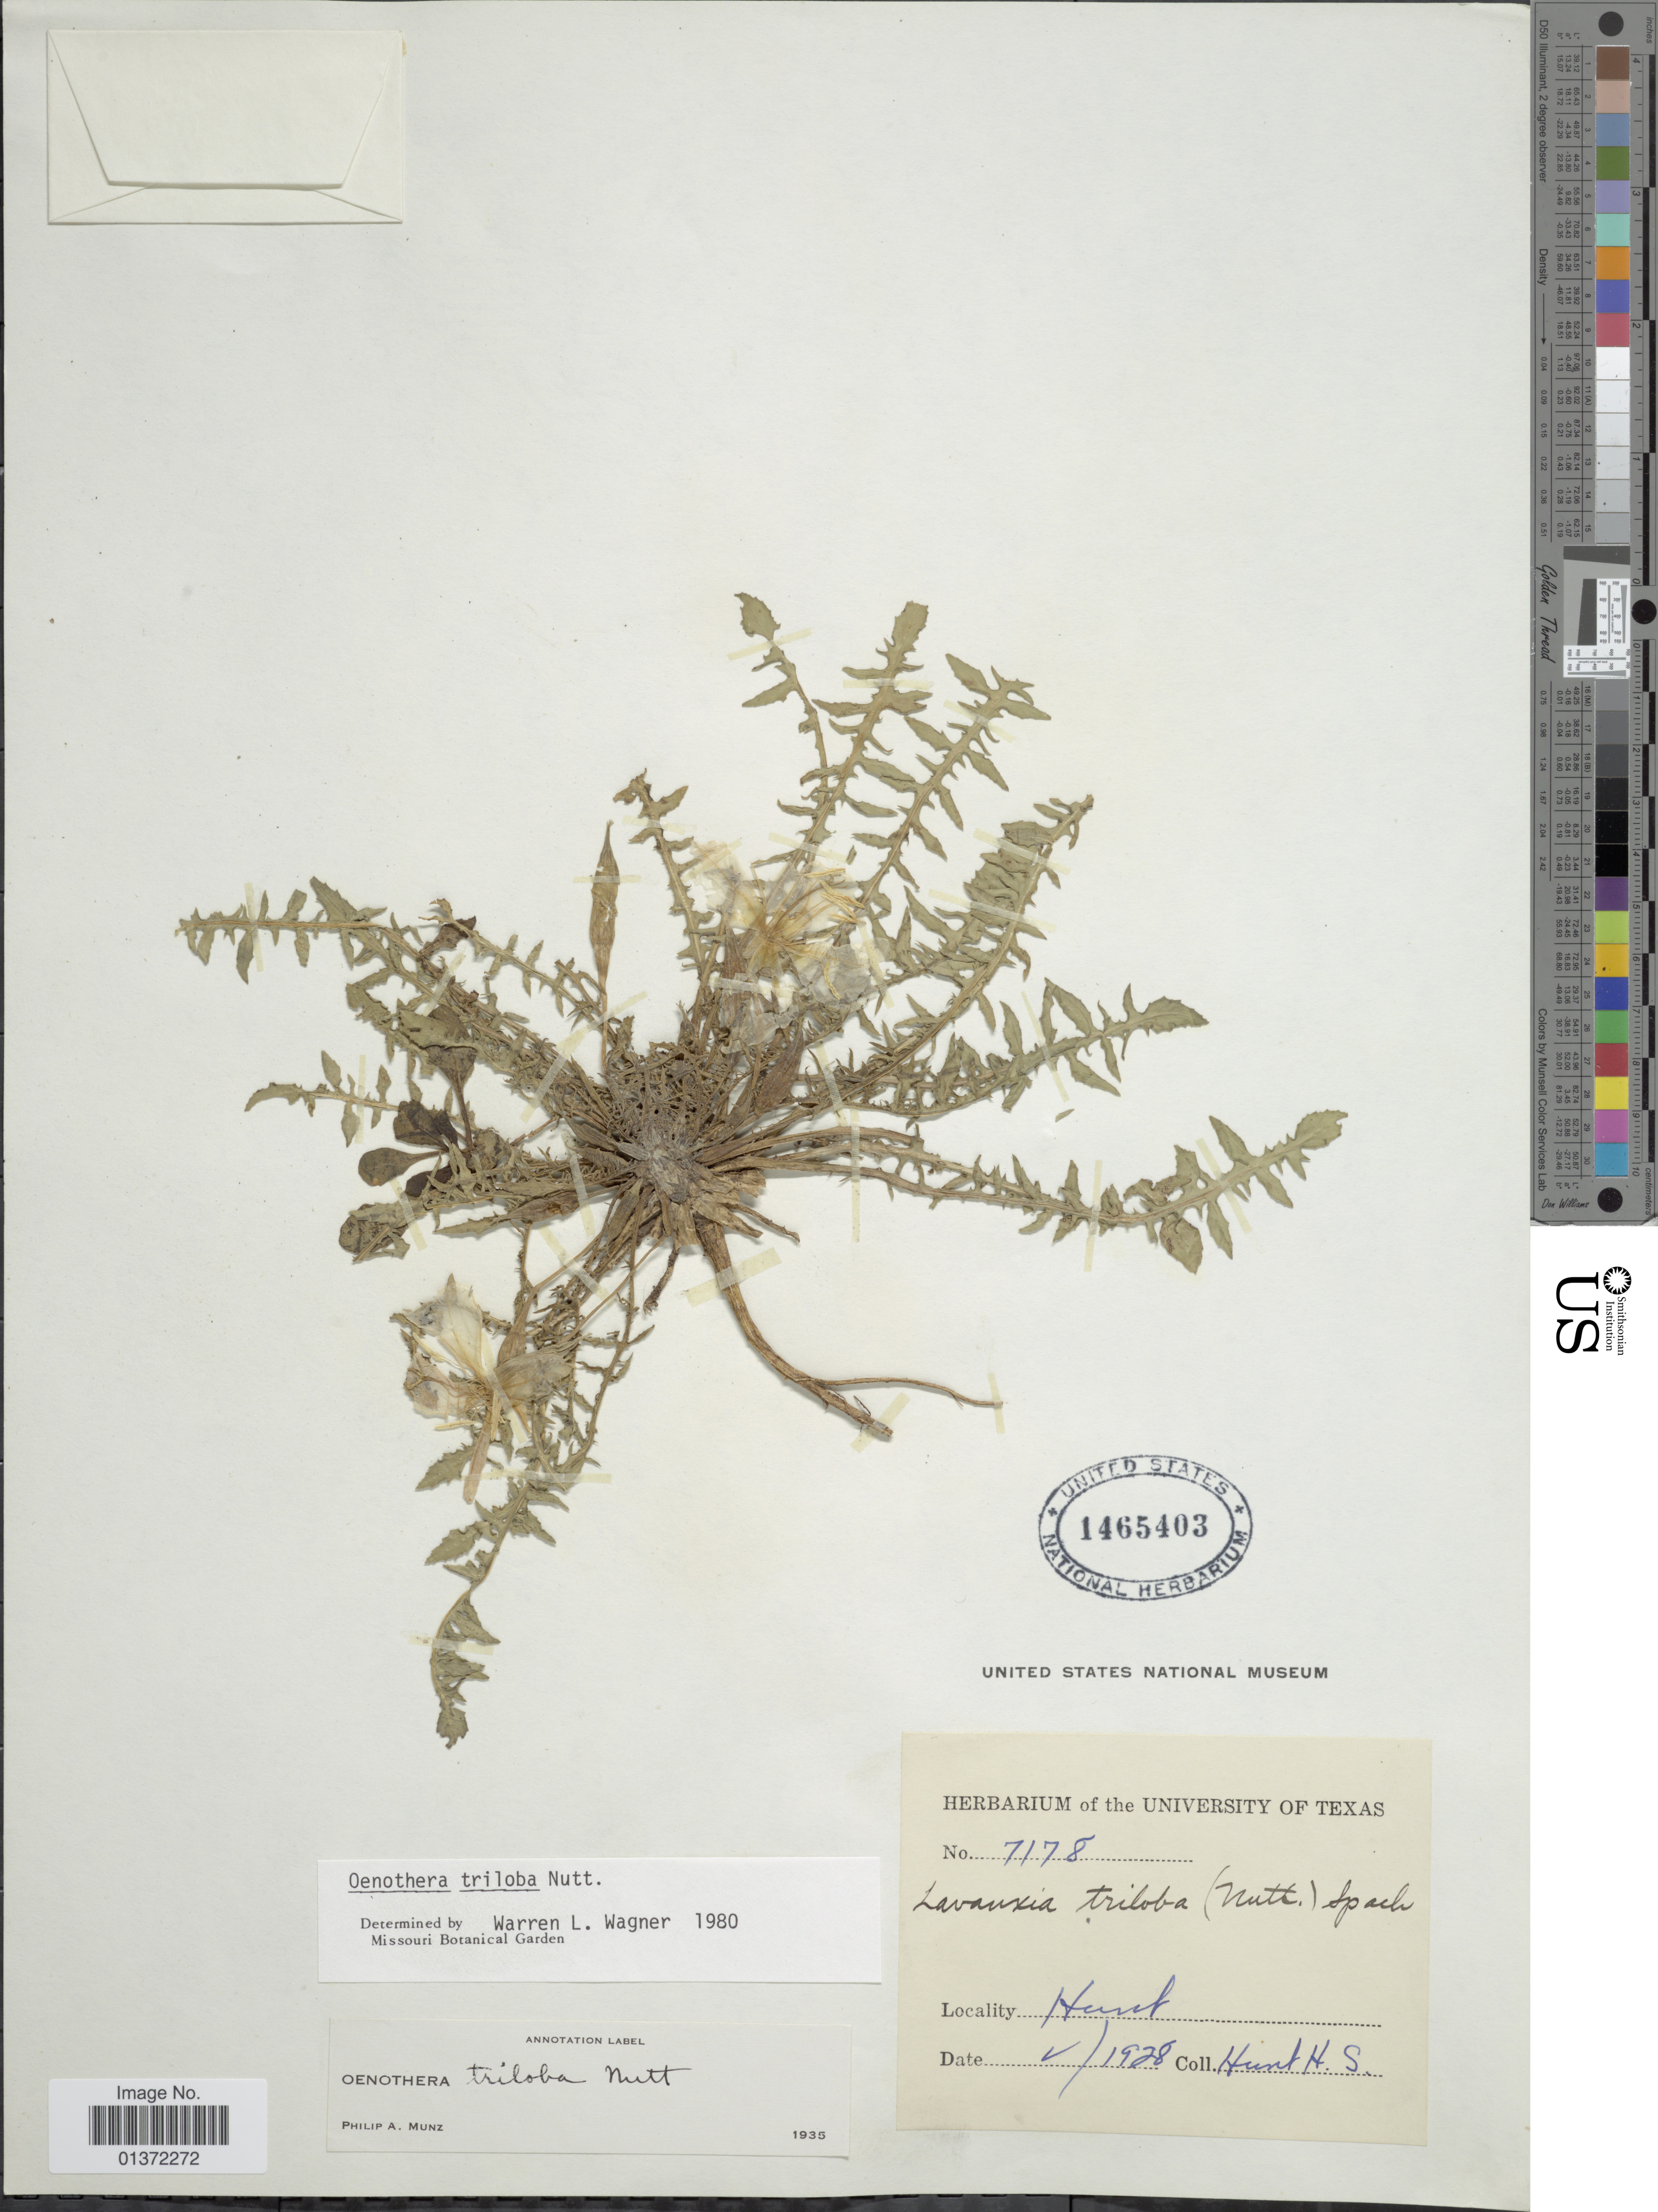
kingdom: Plantae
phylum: Tracheophyta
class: Magnoliopsida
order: Myrtales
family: Onagraceae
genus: Oenothera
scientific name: Oenothera triloba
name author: Nutt.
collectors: H. Hunt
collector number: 7178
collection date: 1928-05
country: United States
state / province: Texas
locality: Hunt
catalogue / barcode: US 1465403